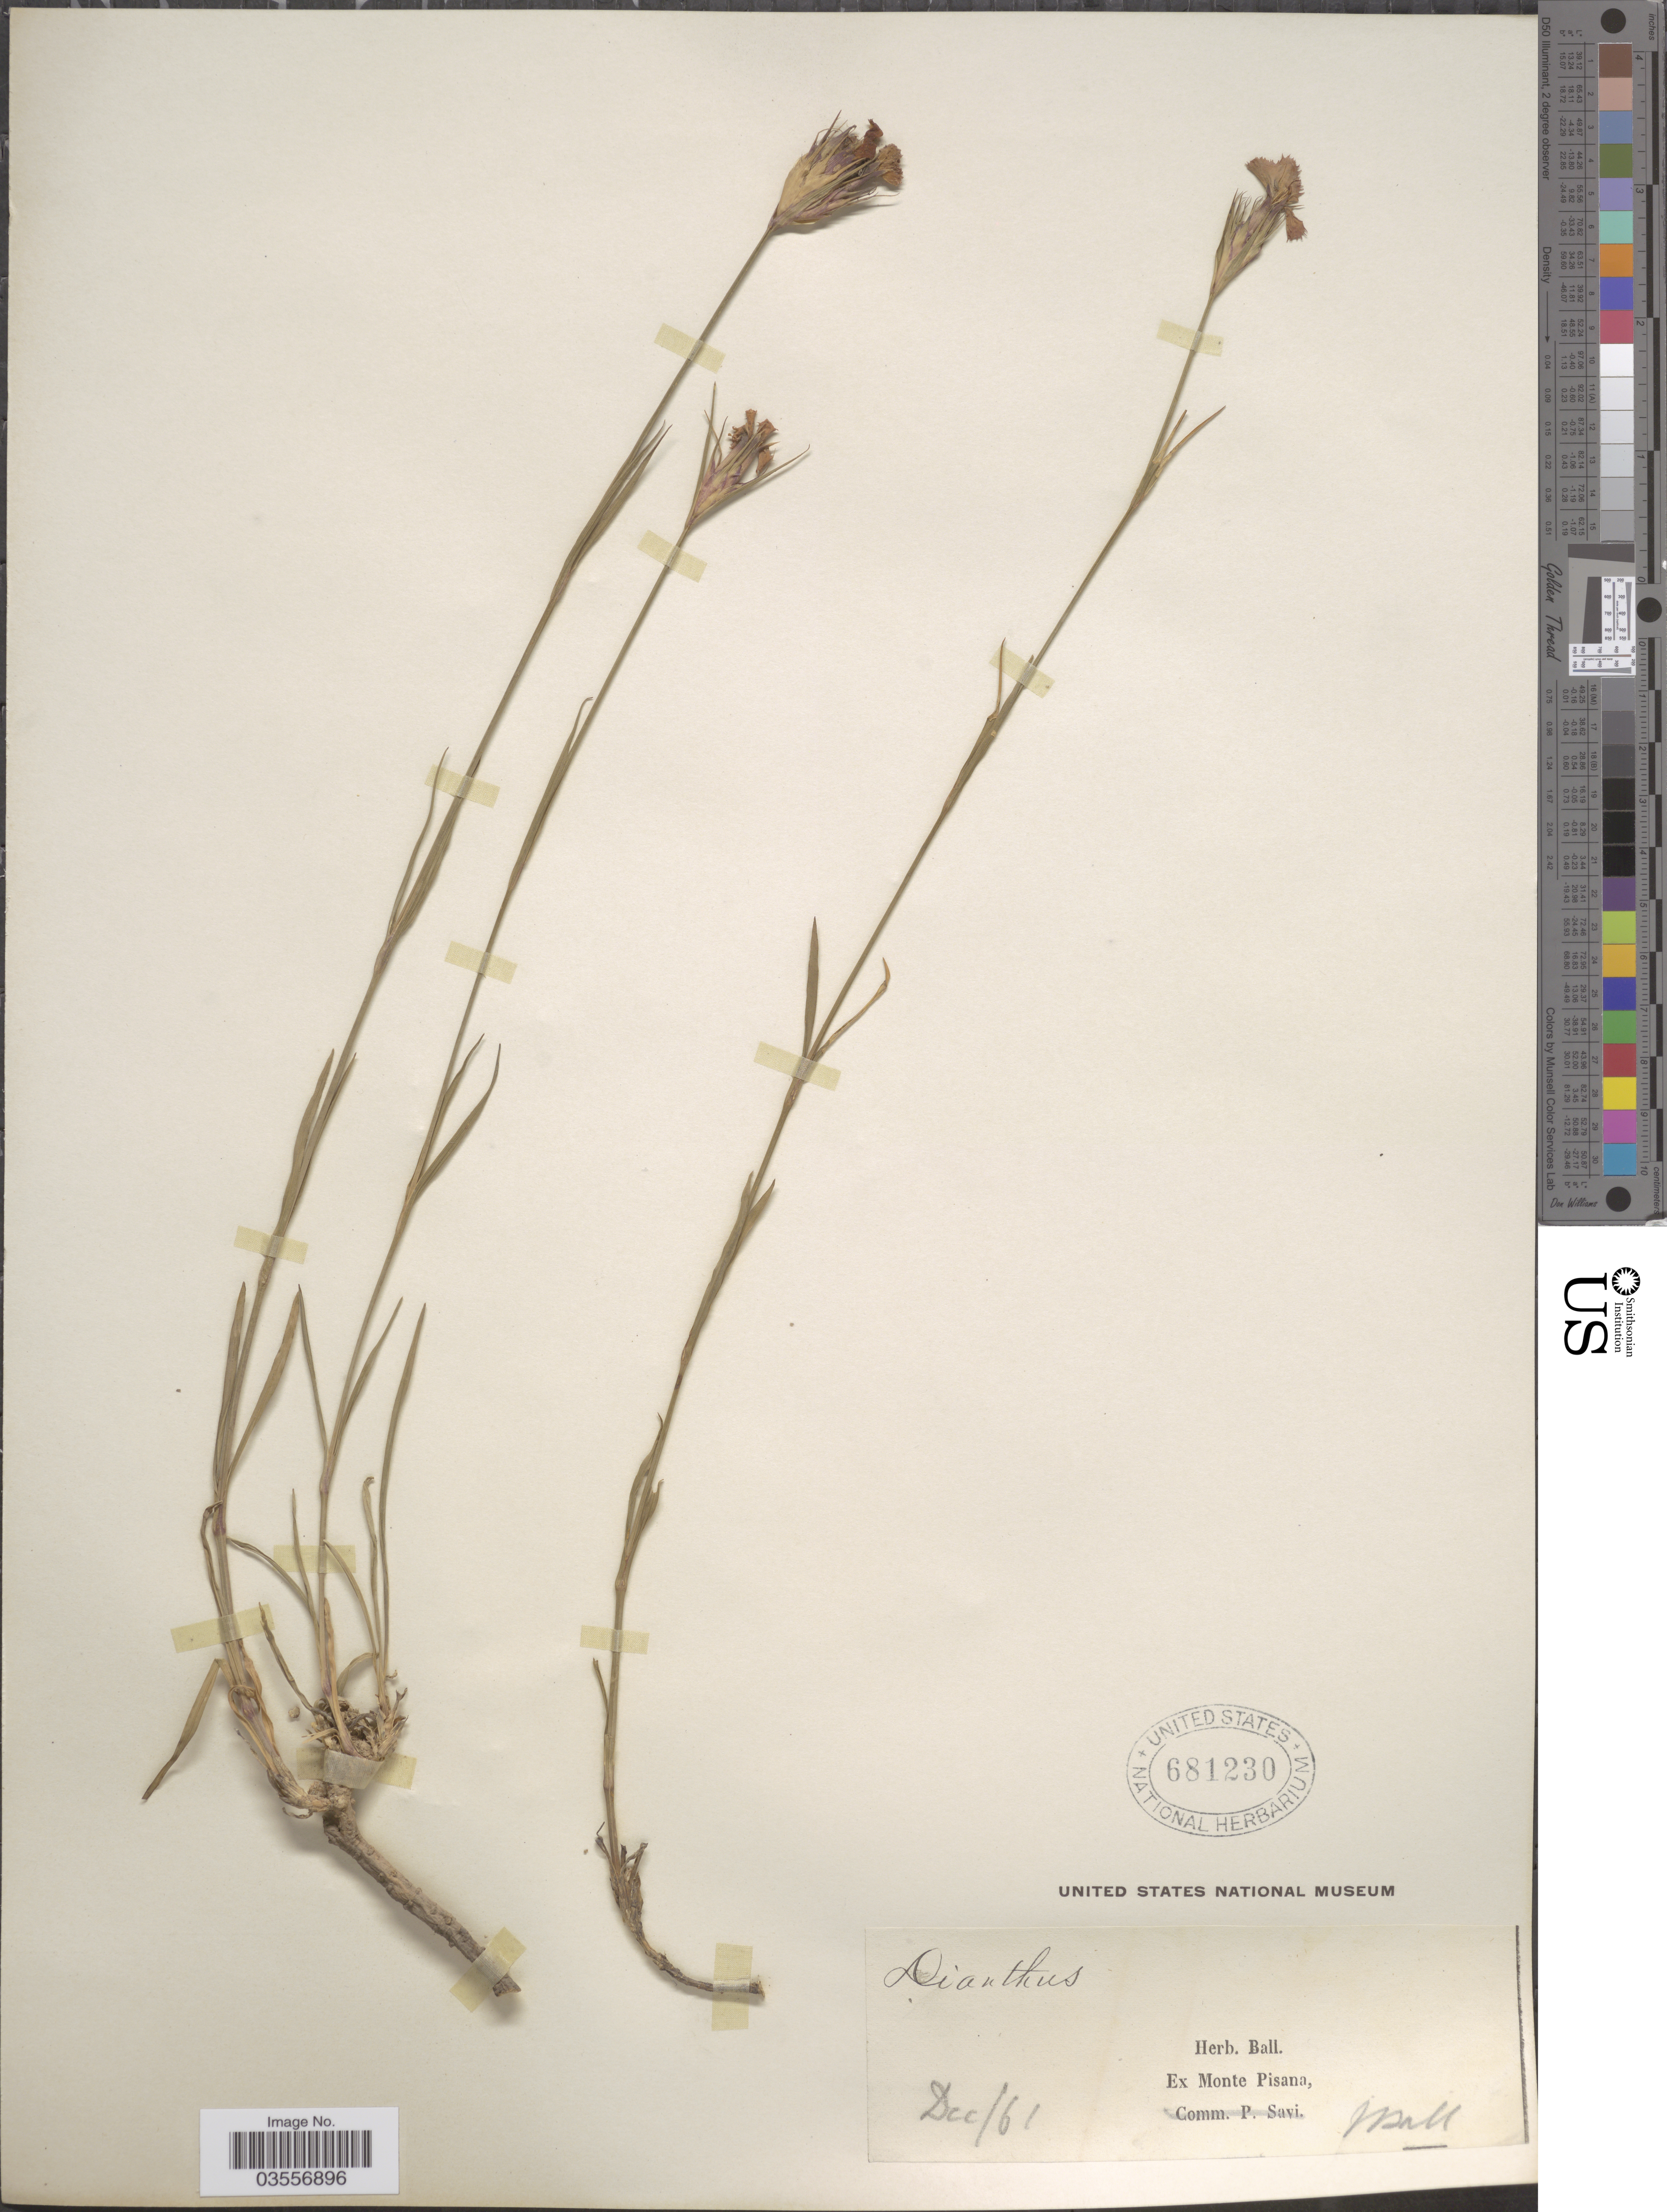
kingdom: Plantae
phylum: Tracheophyta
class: Magnoliopsida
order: Caryophyllales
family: Caryophyllaceae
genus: Dianthus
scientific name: Dianthus sp.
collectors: J. Ball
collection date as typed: Transcribed d/m/y: /12/61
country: Italy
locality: Ex Monte Pisana.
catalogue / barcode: US 681230